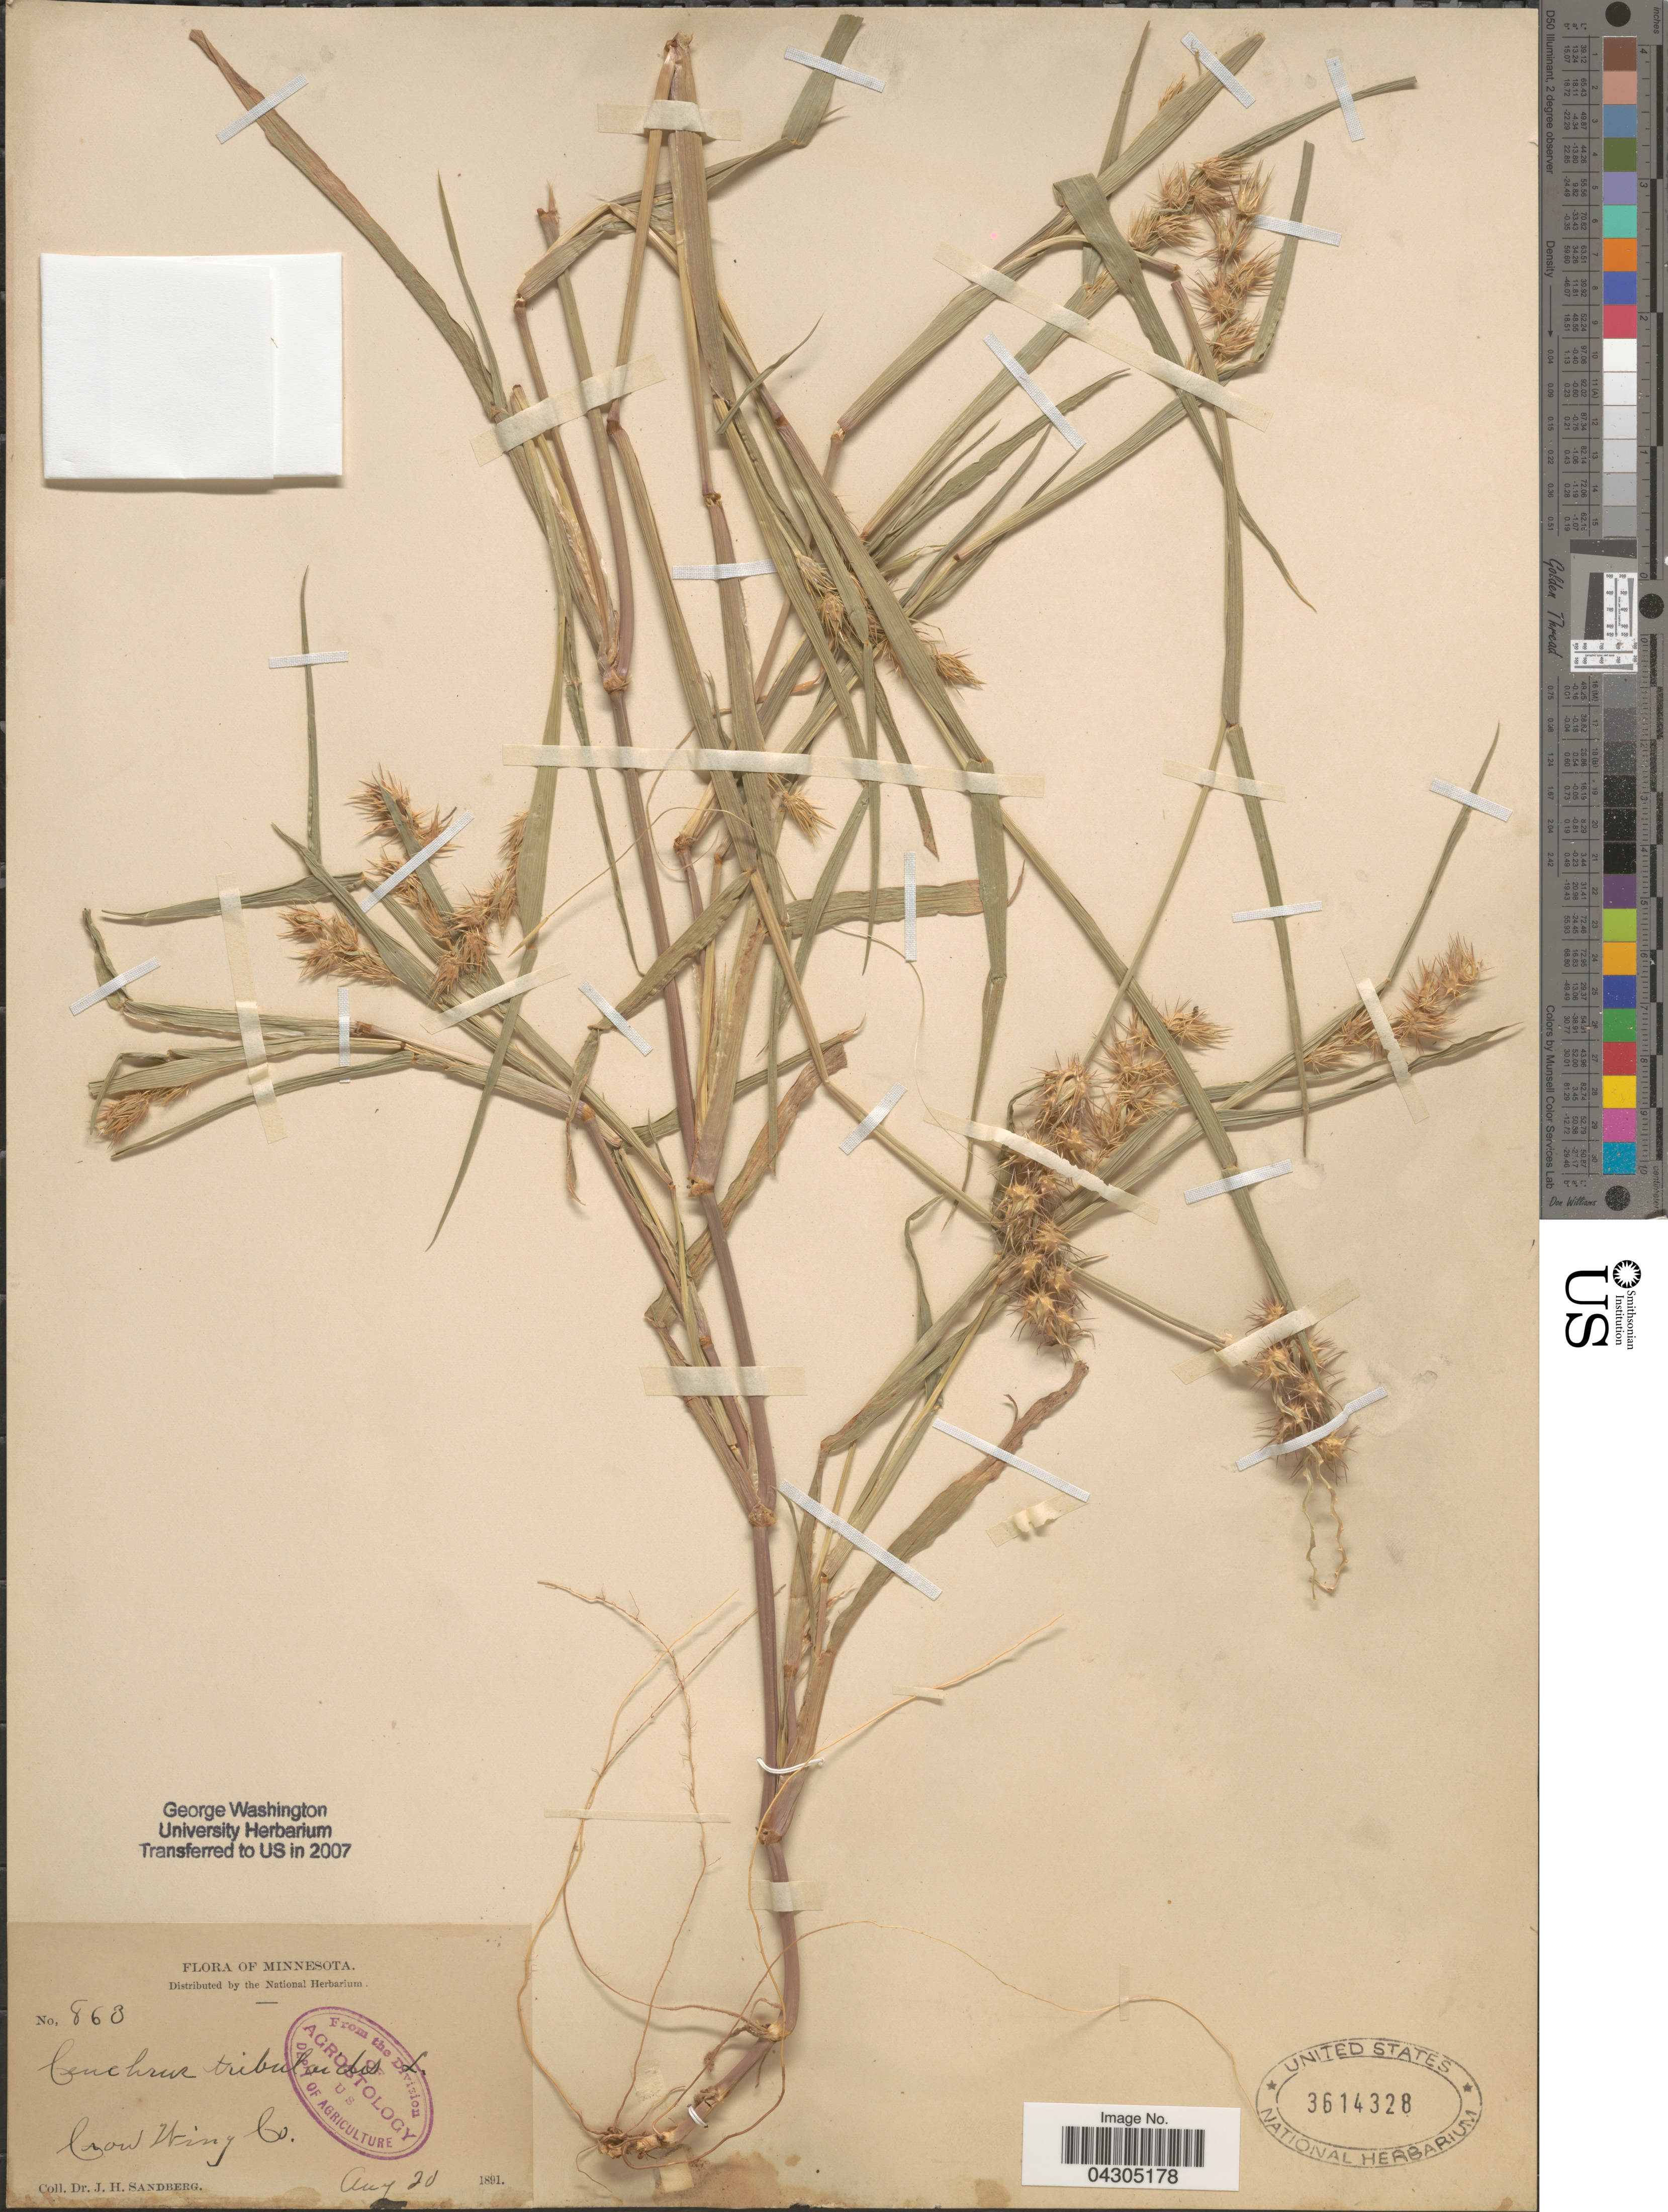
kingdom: Plantae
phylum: Tracheophyta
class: Liliopsida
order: Poales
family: Poaceae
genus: Cenchrus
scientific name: Cenchrus tribuloides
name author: L.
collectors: J. H. Sandberg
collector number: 863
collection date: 1891-08-20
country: United States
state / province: Minnesota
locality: Crow Wing Co.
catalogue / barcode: US 3614328